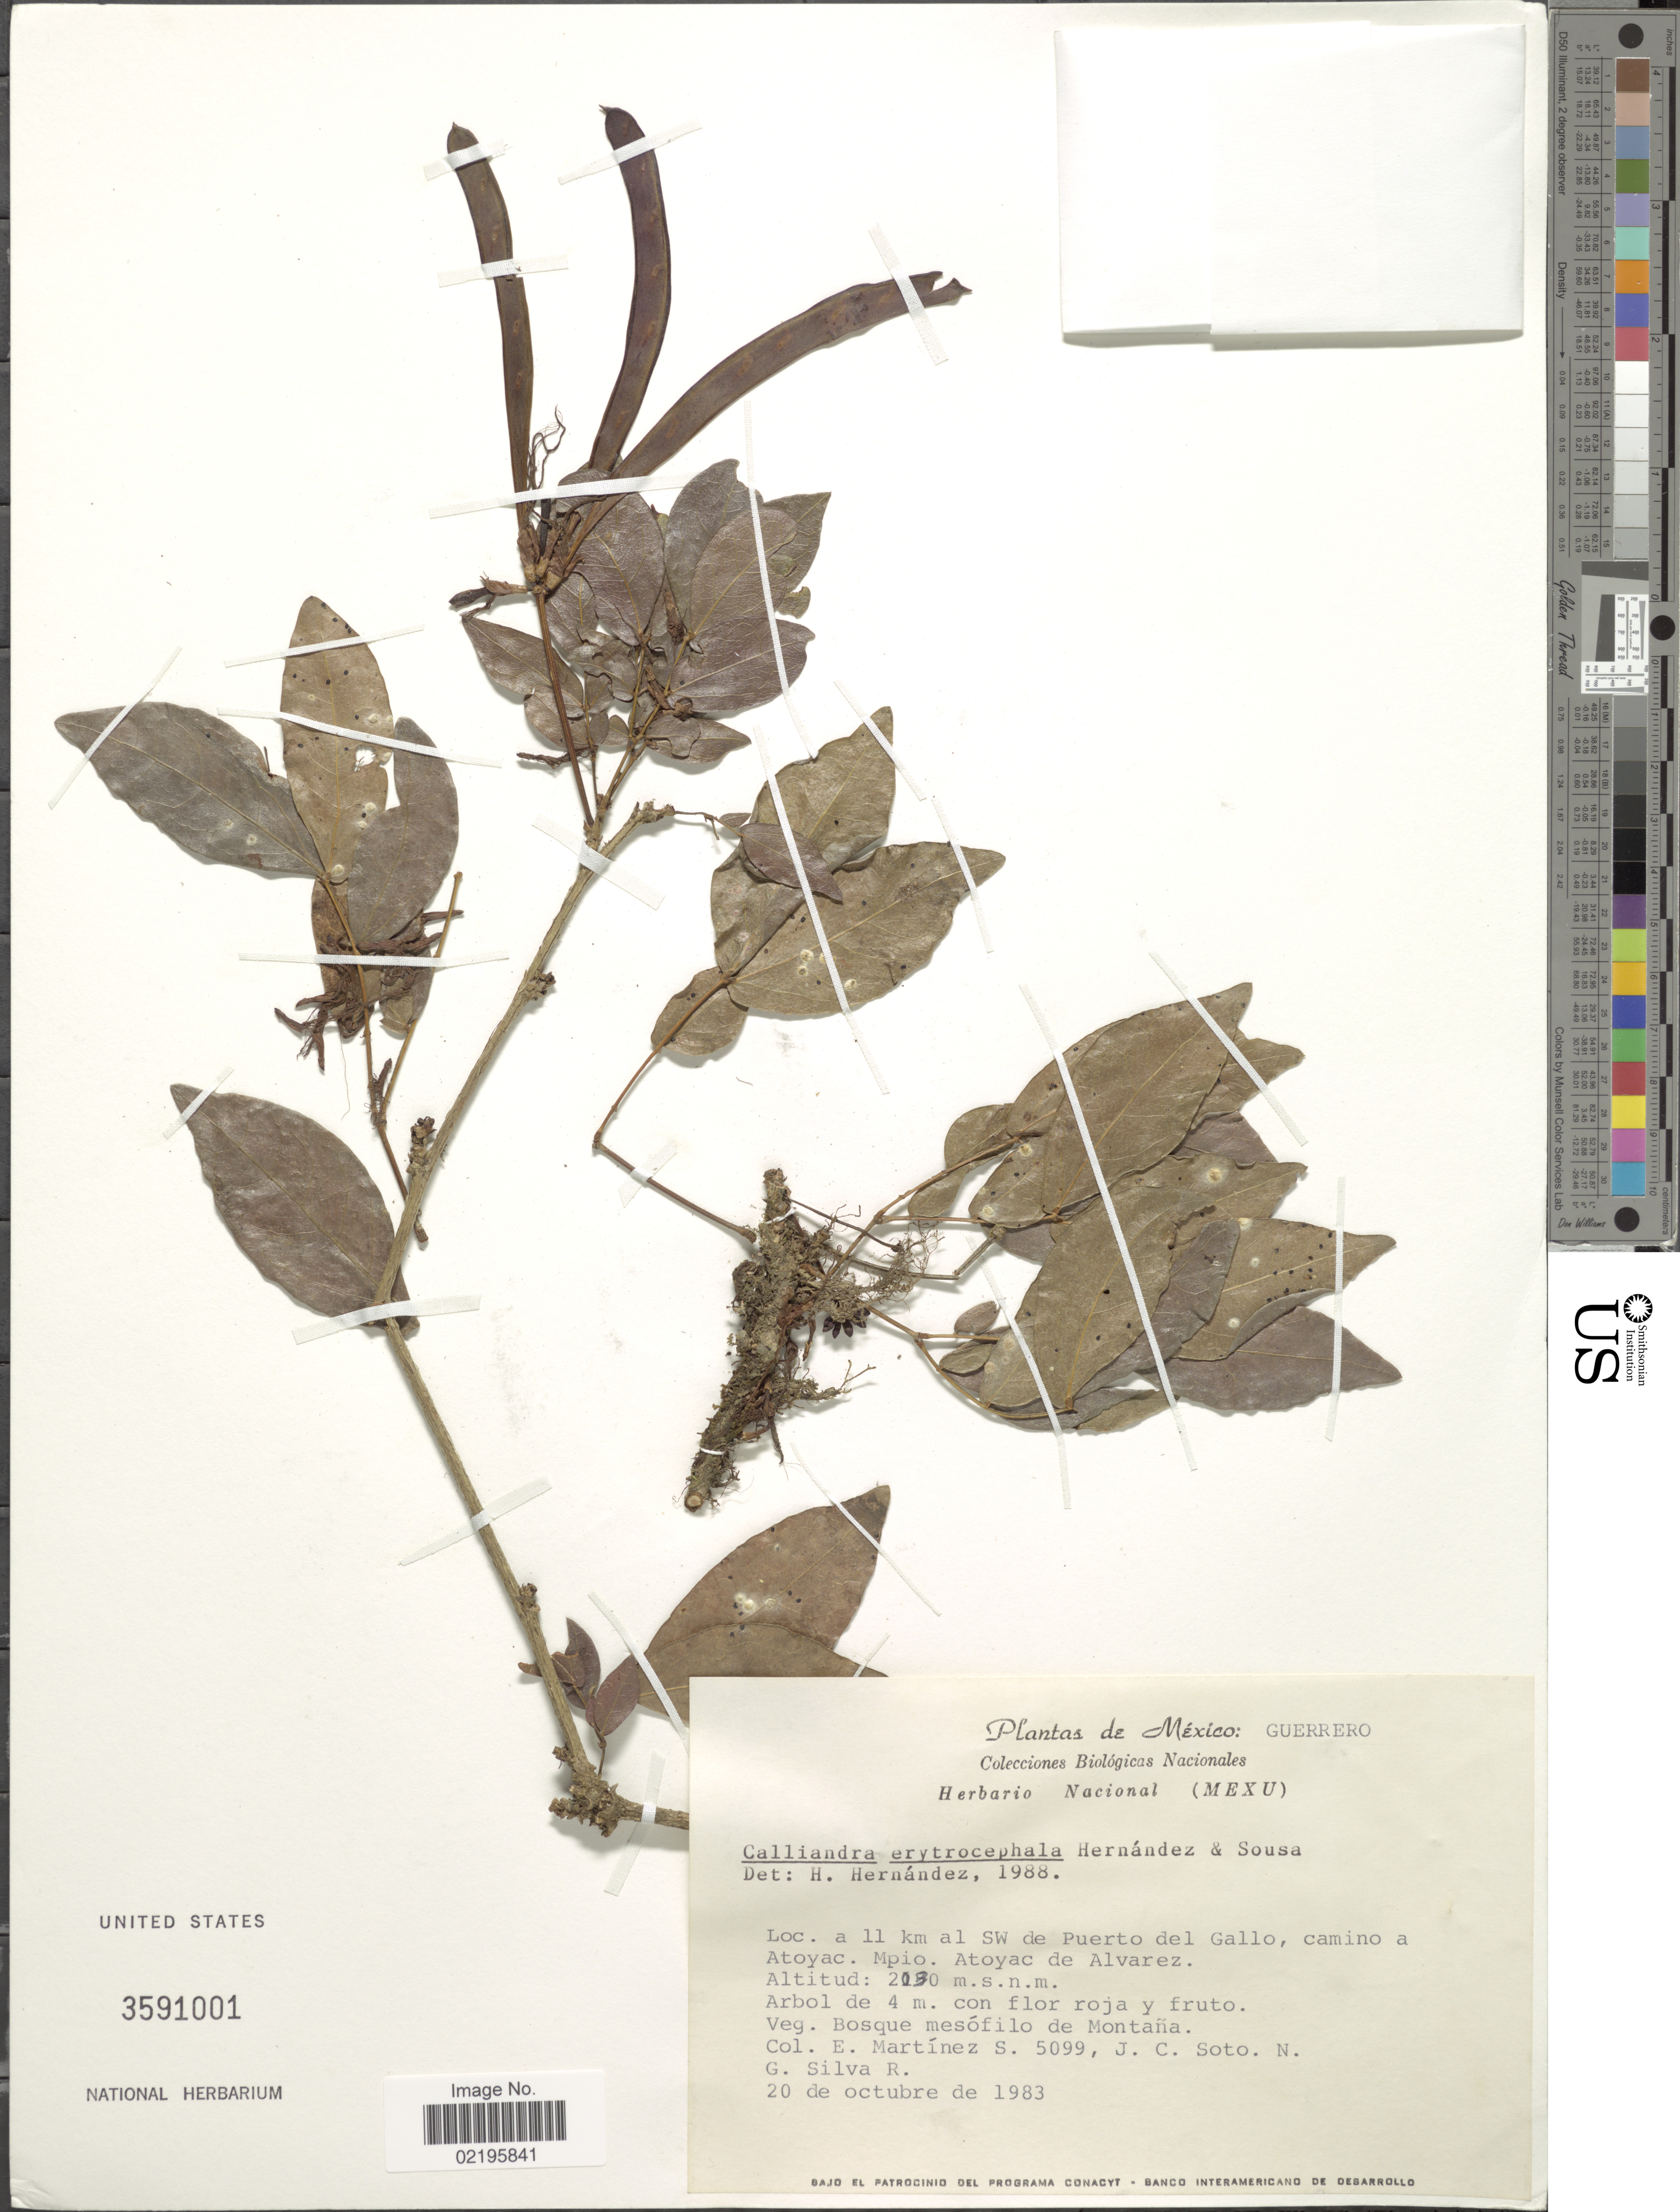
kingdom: Plantae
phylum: Tracheophyta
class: Magnoliopsida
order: Fabales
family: Fabaceae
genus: Calliandra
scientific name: Calliandra erythrocephala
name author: H.M. Hern. & M. Sousa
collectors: E. M. Martínez S., J. C. Soto Núñez & G. Silva R.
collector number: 5099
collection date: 1983-10-20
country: Mexico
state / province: Guerrero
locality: Loc. a 11 km al SW de Puerto del Gallo, camino a Atoyac. Mpio. Atoyac de Alvarez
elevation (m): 2030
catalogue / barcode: US 3591001